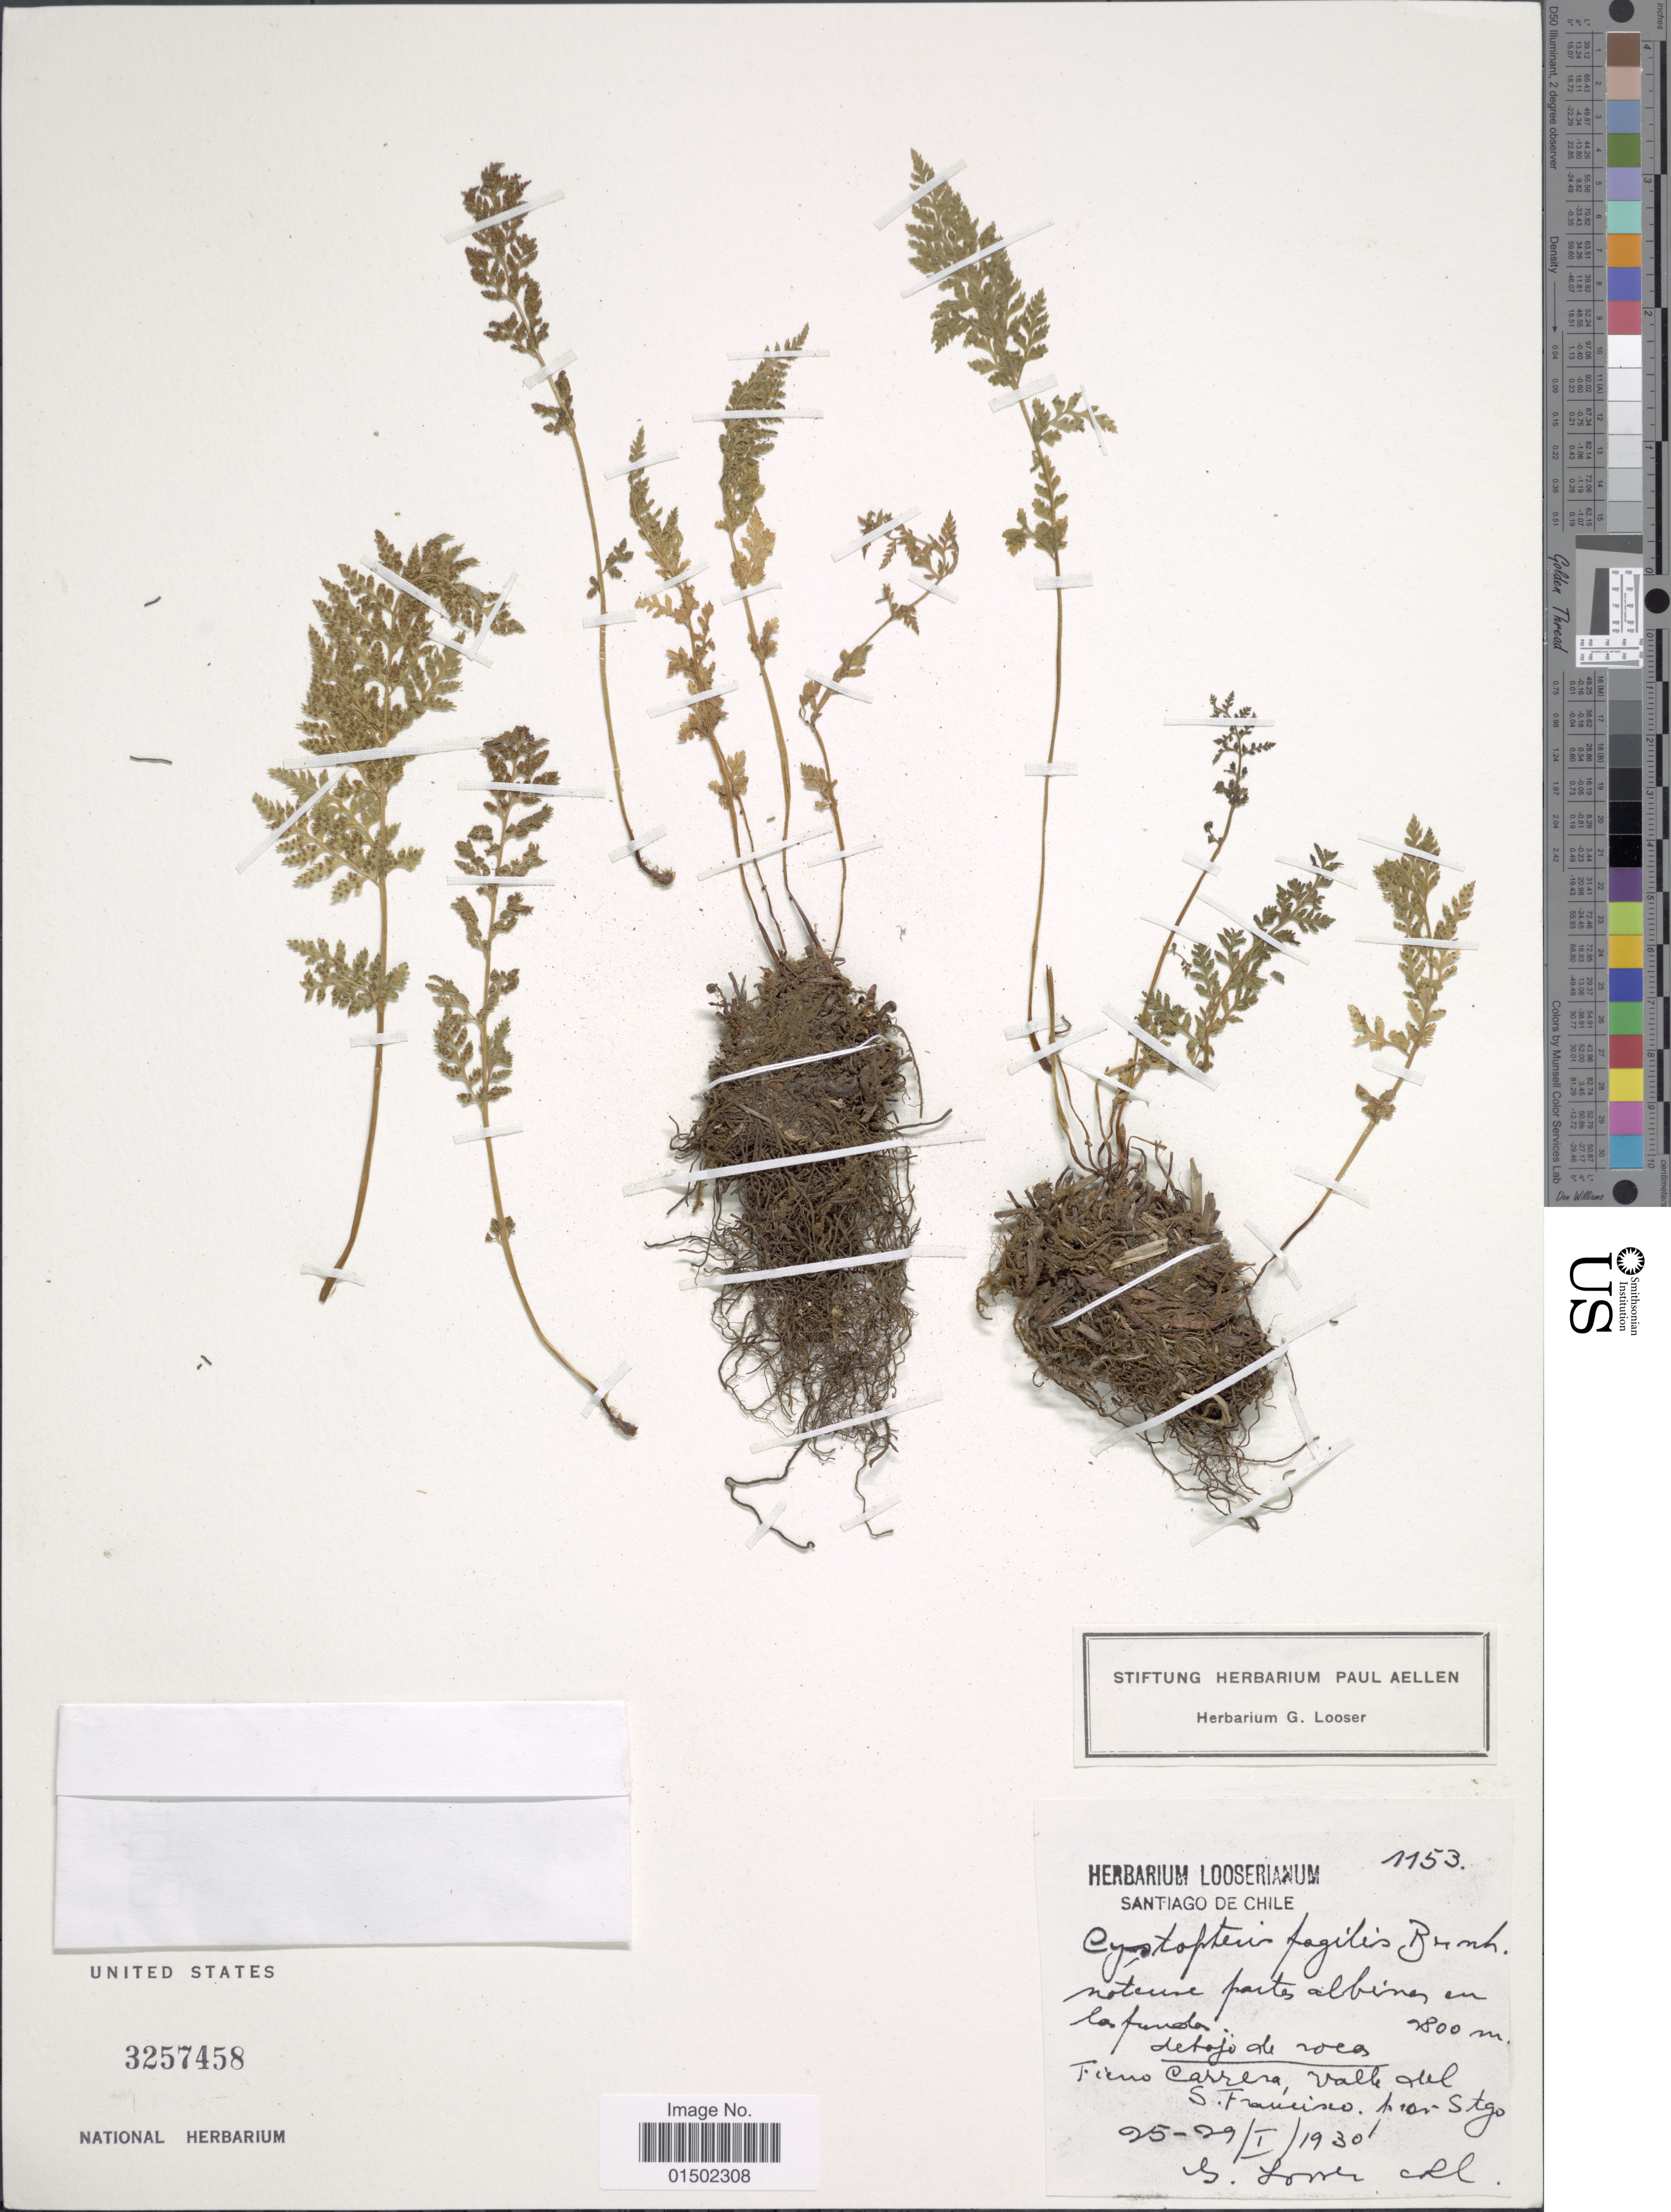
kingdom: Plantae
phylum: Tracheophyta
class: Polypodiopsida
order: Polypodiales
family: Cystopteridaceae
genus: Cystopteris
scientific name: Cystopteris fragilis var. apiiformis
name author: (Gand.) C. Chr.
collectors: S. B. Jones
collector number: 1153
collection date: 1930-01-25/1930-01-29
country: Chile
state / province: Región Metropolitana (RM)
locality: Santiago de Chile. Tierro Carrera, valle del S. Francisco, prov. Stgo.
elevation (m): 2800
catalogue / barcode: US 3257458